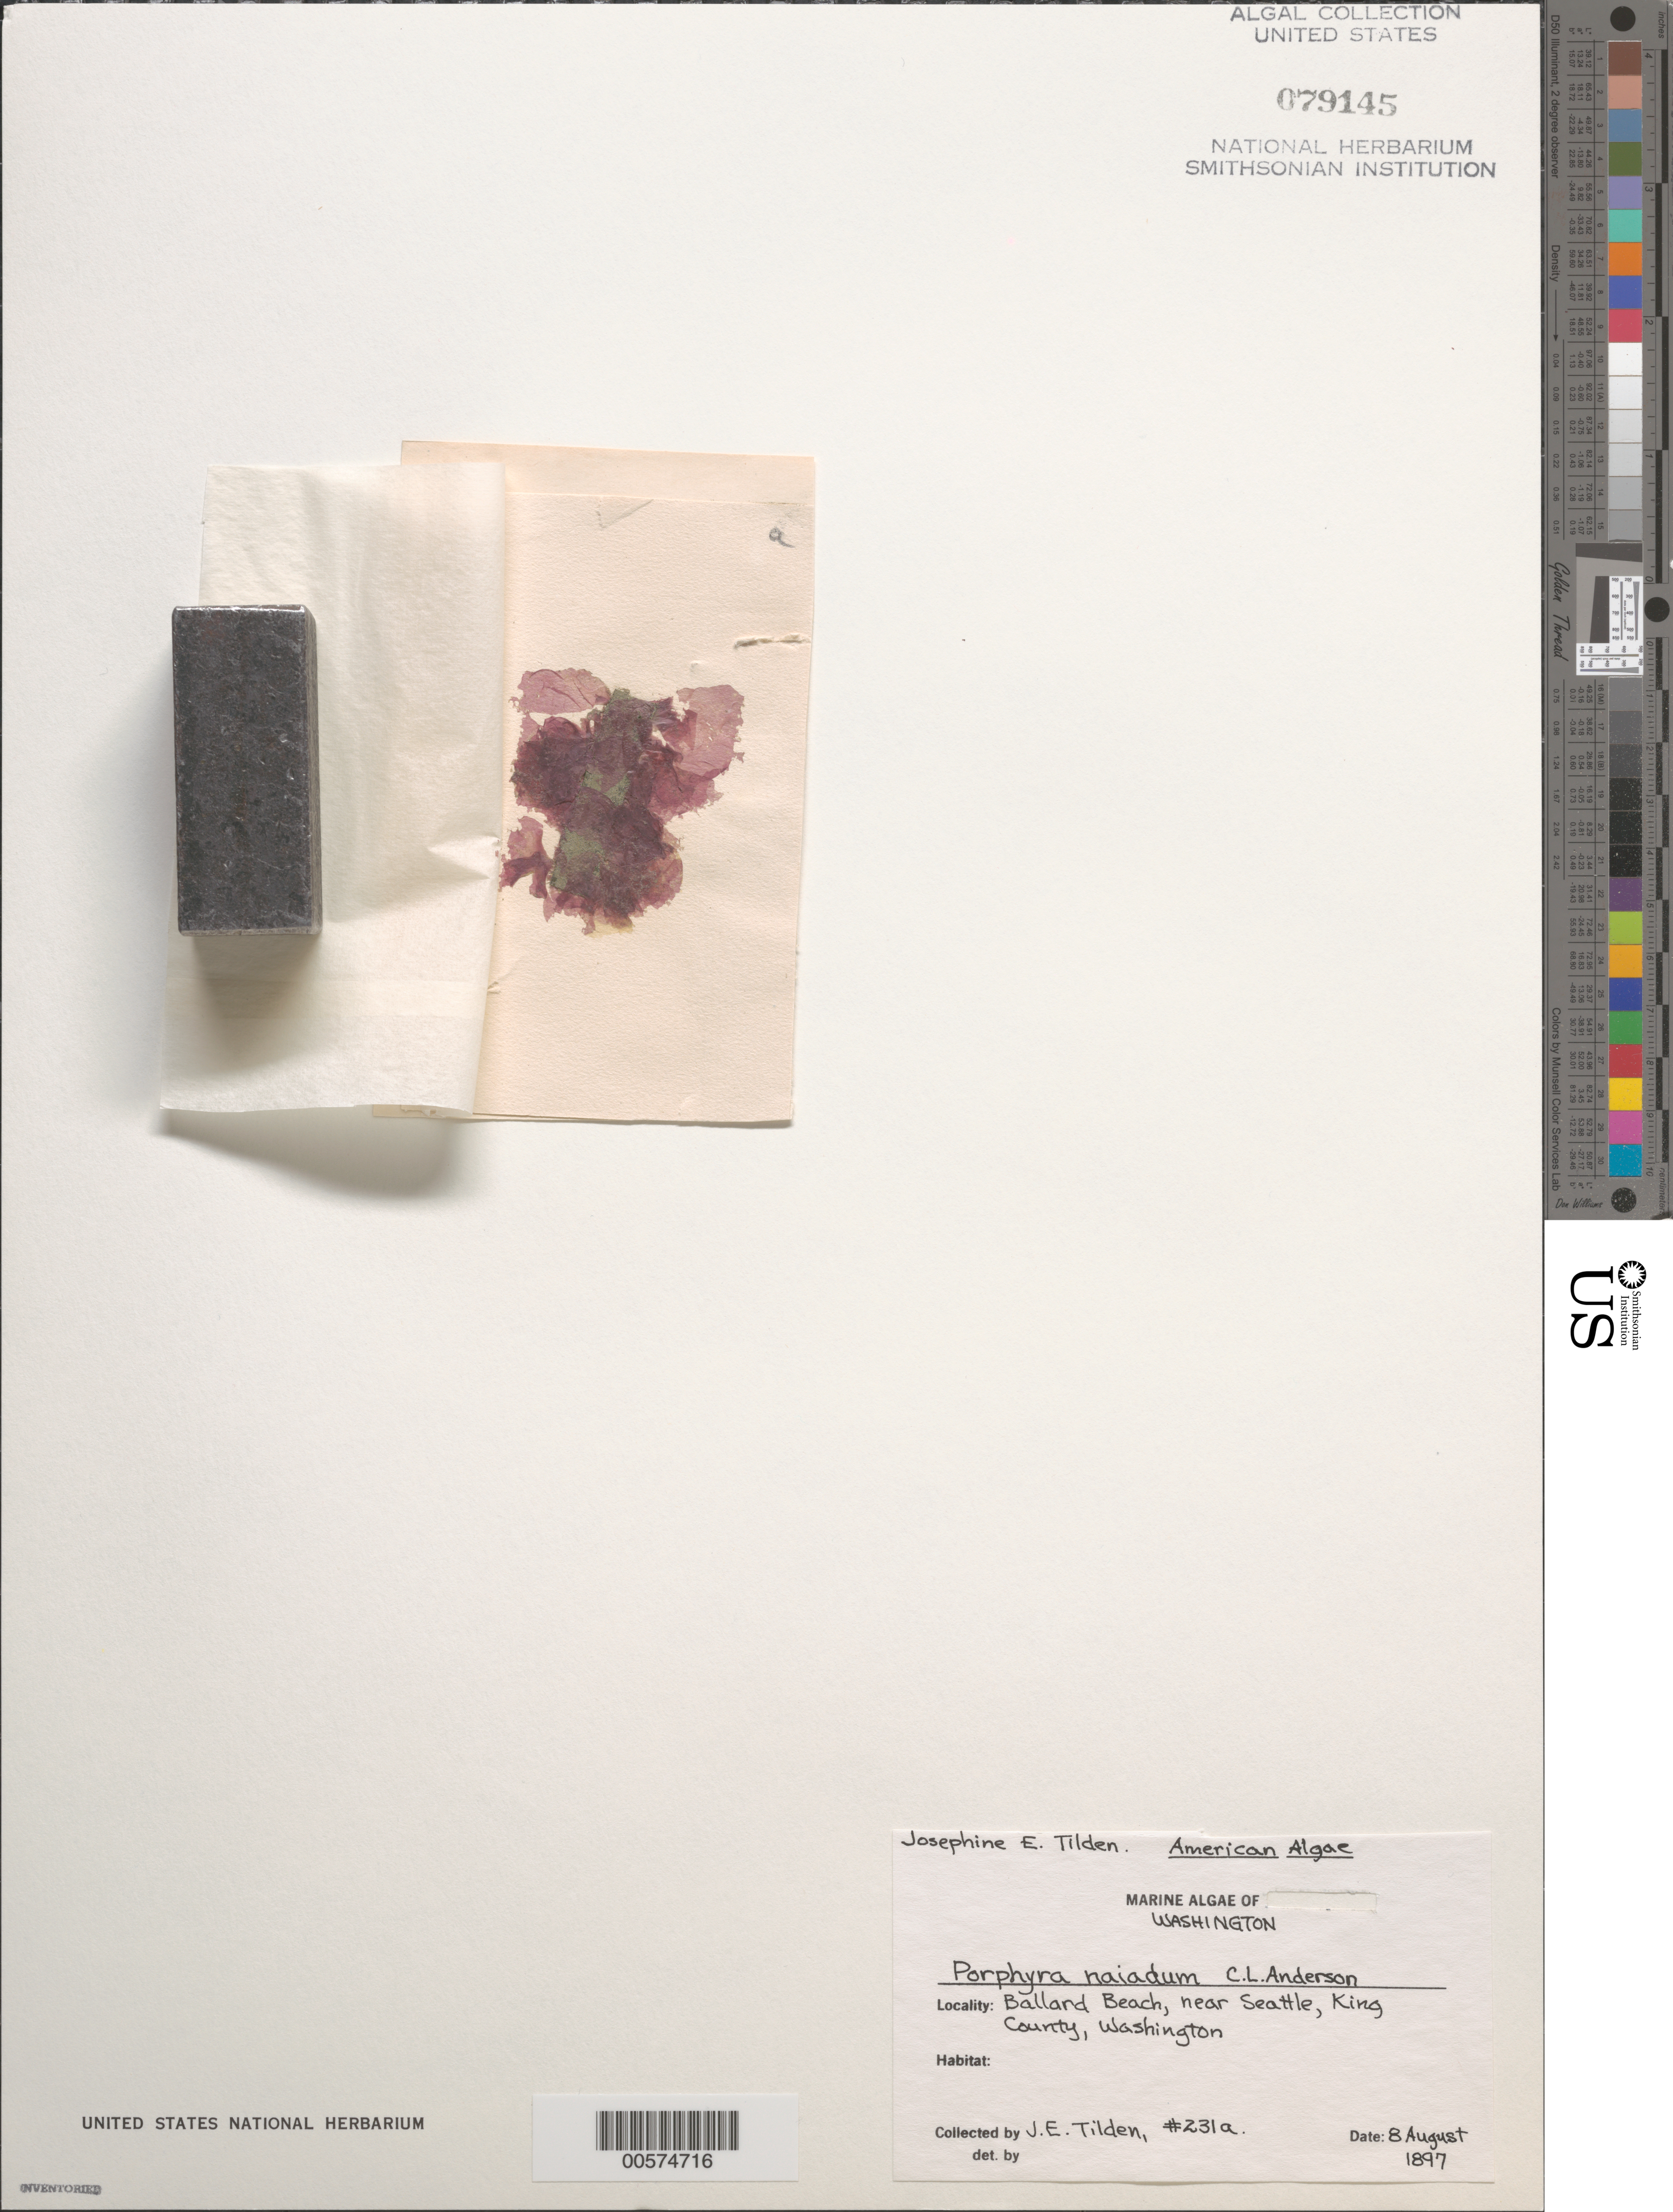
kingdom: Plantae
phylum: Rhodophyta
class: Compsopogonophyceae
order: Erythropeltidales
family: Erythrotrichiaceae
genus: Smithora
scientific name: Smithora naiadum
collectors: J. E. Tilden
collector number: JET 231a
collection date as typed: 08 Aug 1897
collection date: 1897-08-08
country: United States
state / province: Washington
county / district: King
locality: Ballard Beach, near Seattle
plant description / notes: Tilden, American Algae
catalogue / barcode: US 79145